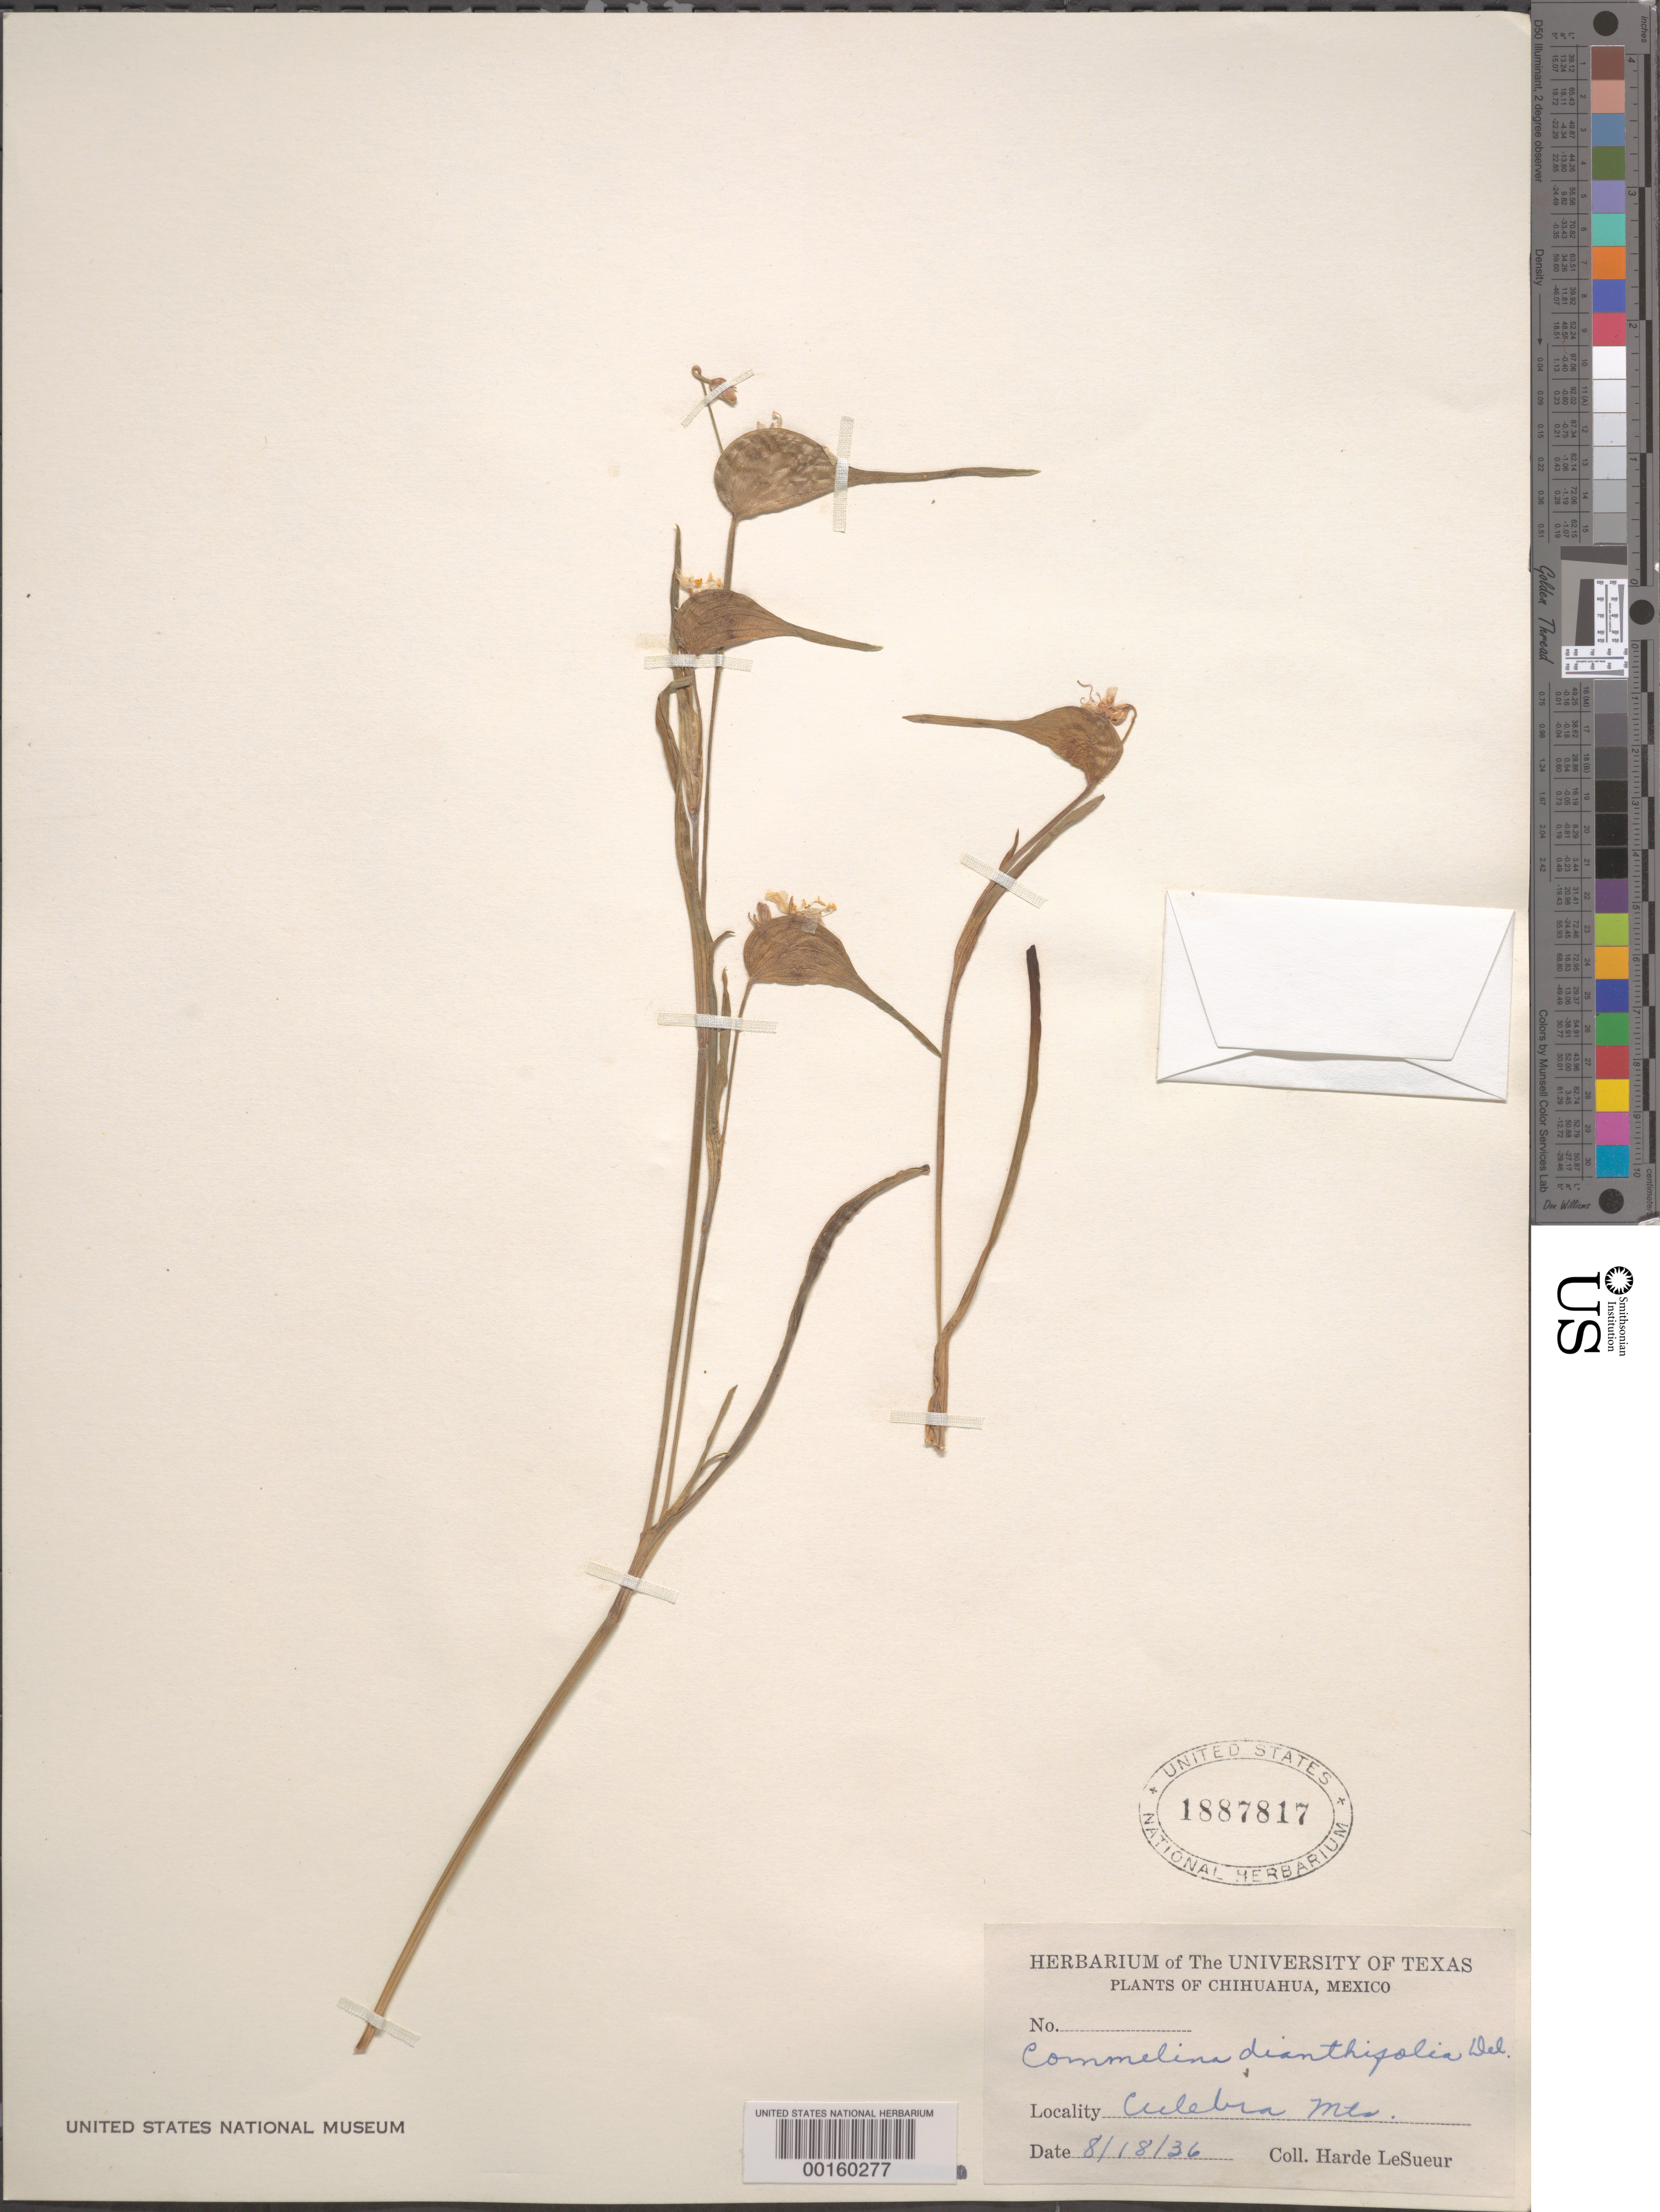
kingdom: Plantae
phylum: Tracheophyta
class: Liliopsida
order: Commelinales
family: Commelinaceae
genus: Commelina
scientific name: Commelina dianthifolia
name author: Redouté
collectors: D. H. LeSueur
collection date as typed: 18 Aug 1936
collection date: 1936-08-18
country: Mexico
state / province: Chihuahua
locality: Culebra Mtns.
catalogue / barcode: US 1887817